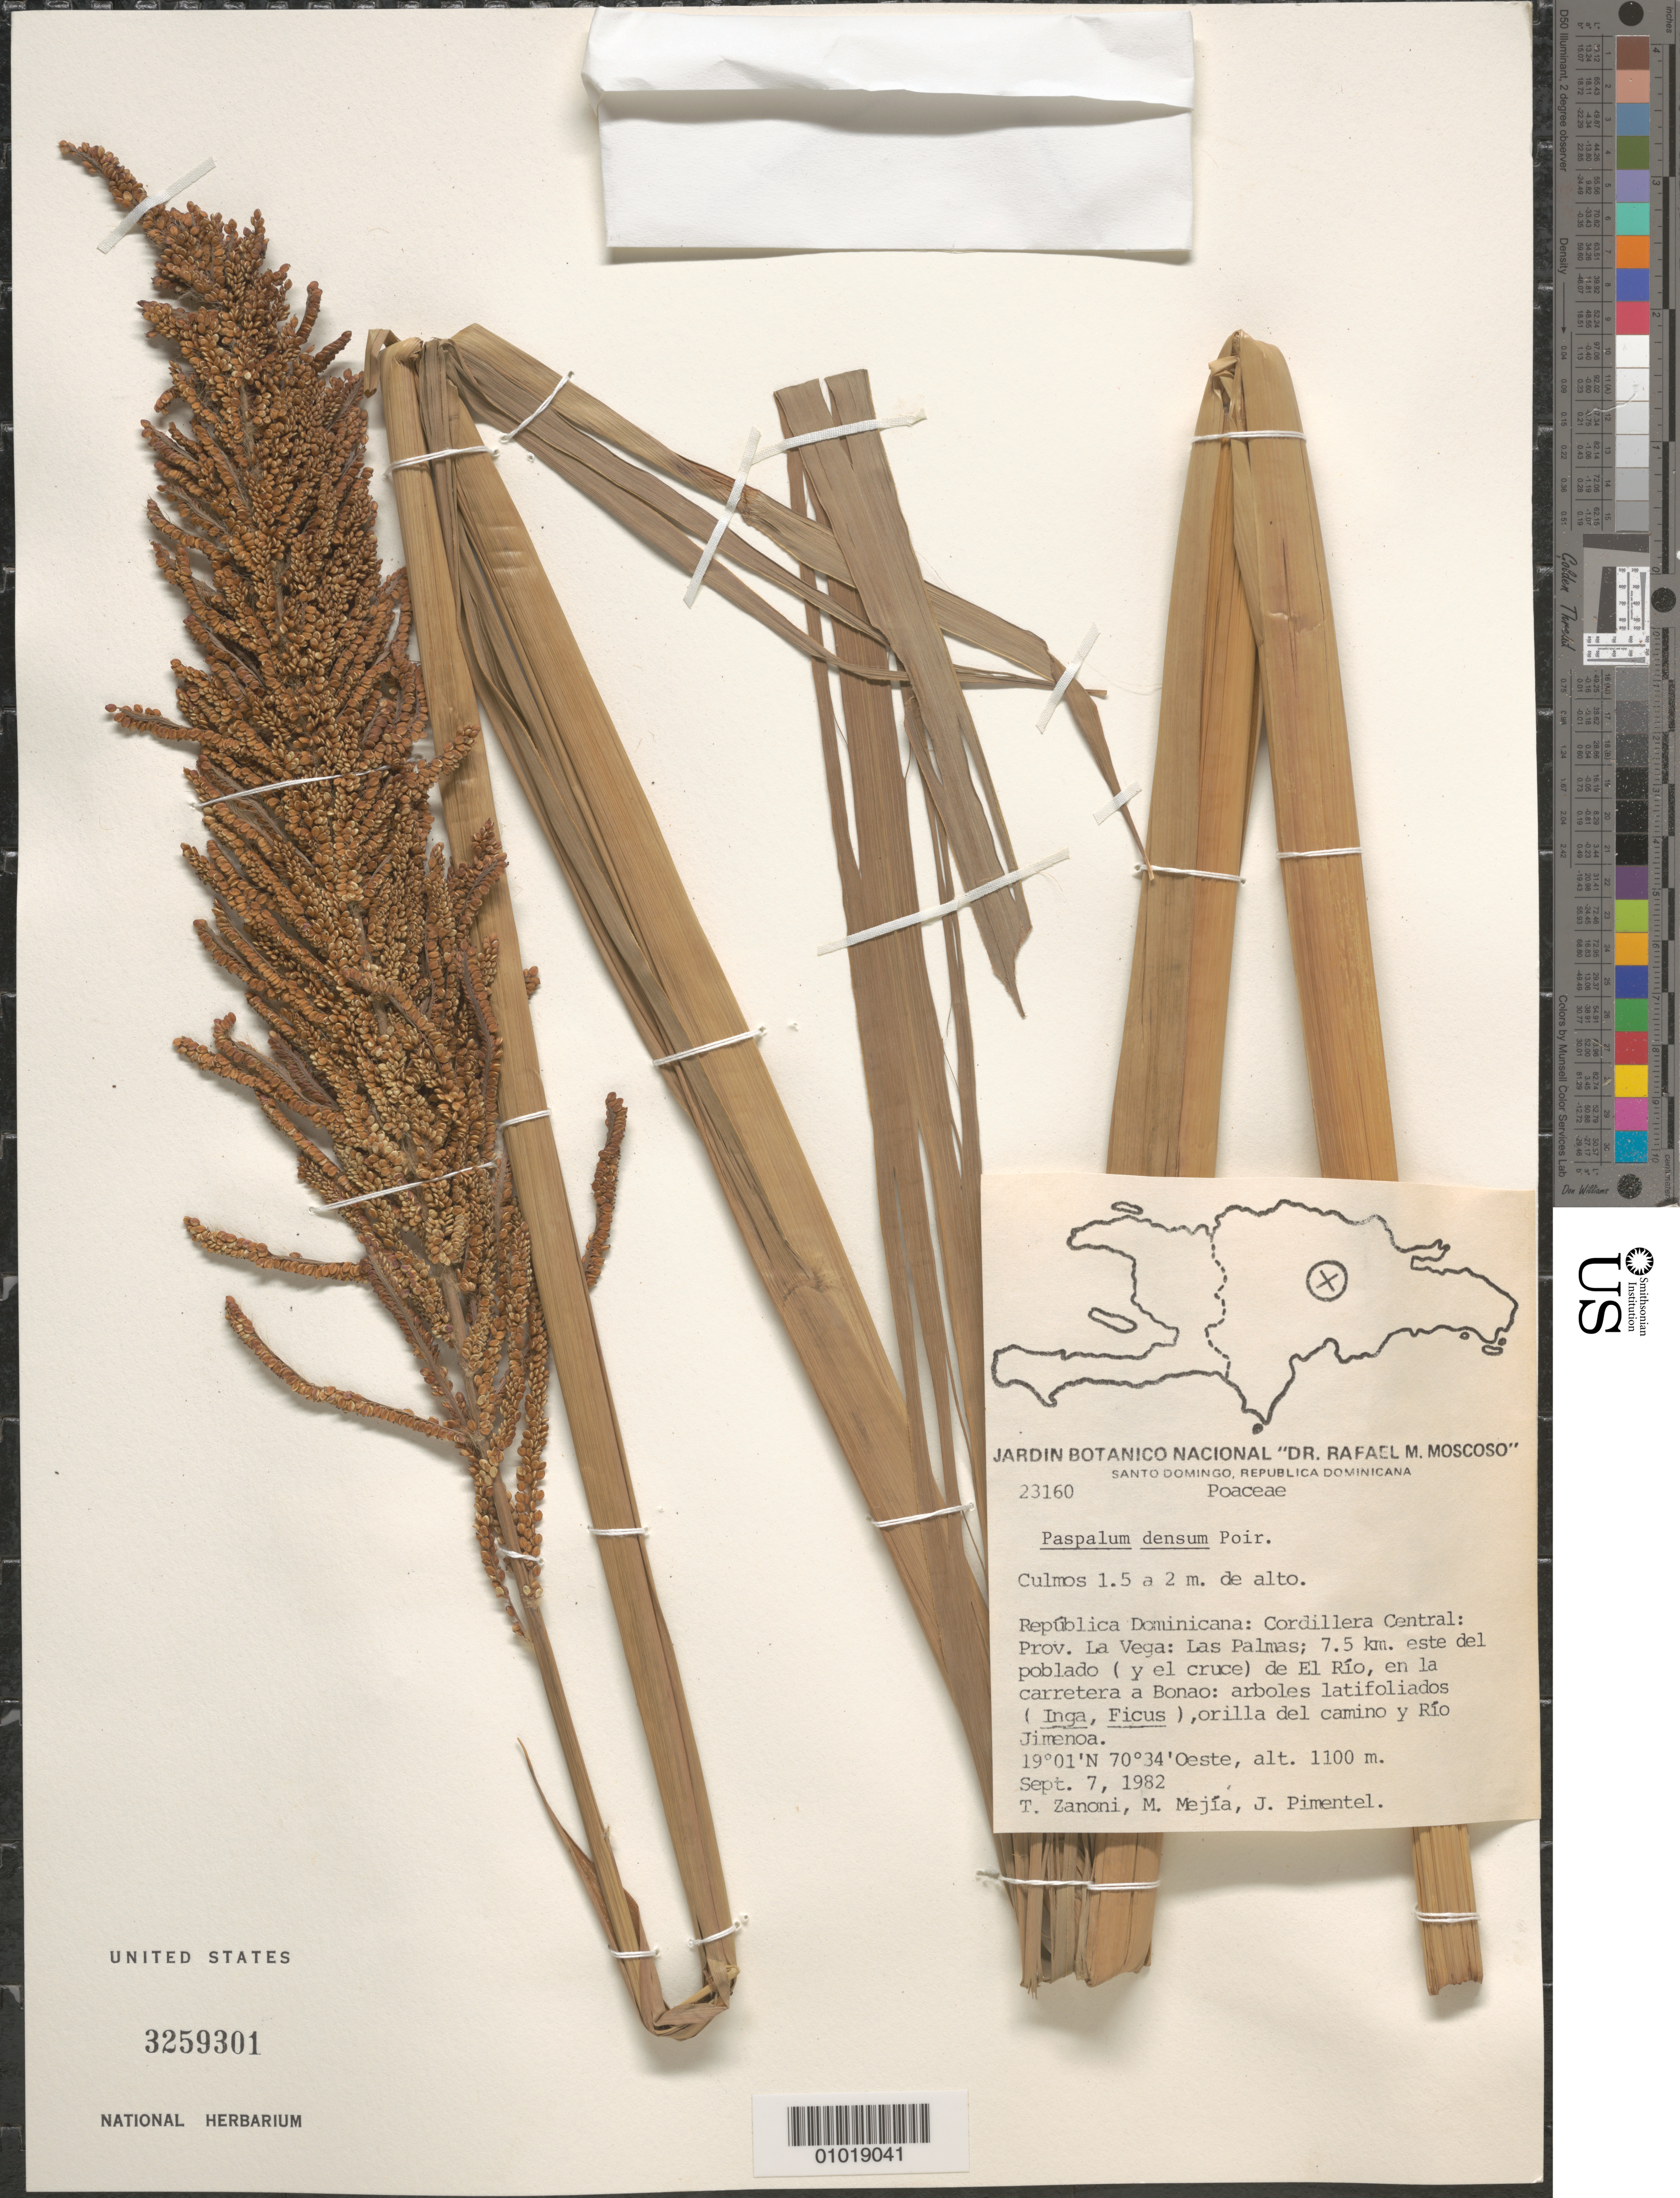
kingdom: Plantae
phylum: Tracheophyta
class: Liliopsida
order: Poales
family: Poaceae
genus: Paspalum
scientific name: Paspalum densum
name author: Poir.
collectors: T. A. Zanoni, M. Mejia & J. Pimentel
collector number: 23160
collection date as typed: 07 Sep 1982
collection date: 1982-09-07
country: Dominican Republic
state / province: La Vega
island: Hispaniola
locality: Cordillera Central, las Palmas, 7.5 km N este el poblado (y el cruce) de El Rio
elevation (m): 1100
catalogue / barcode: US 3259301